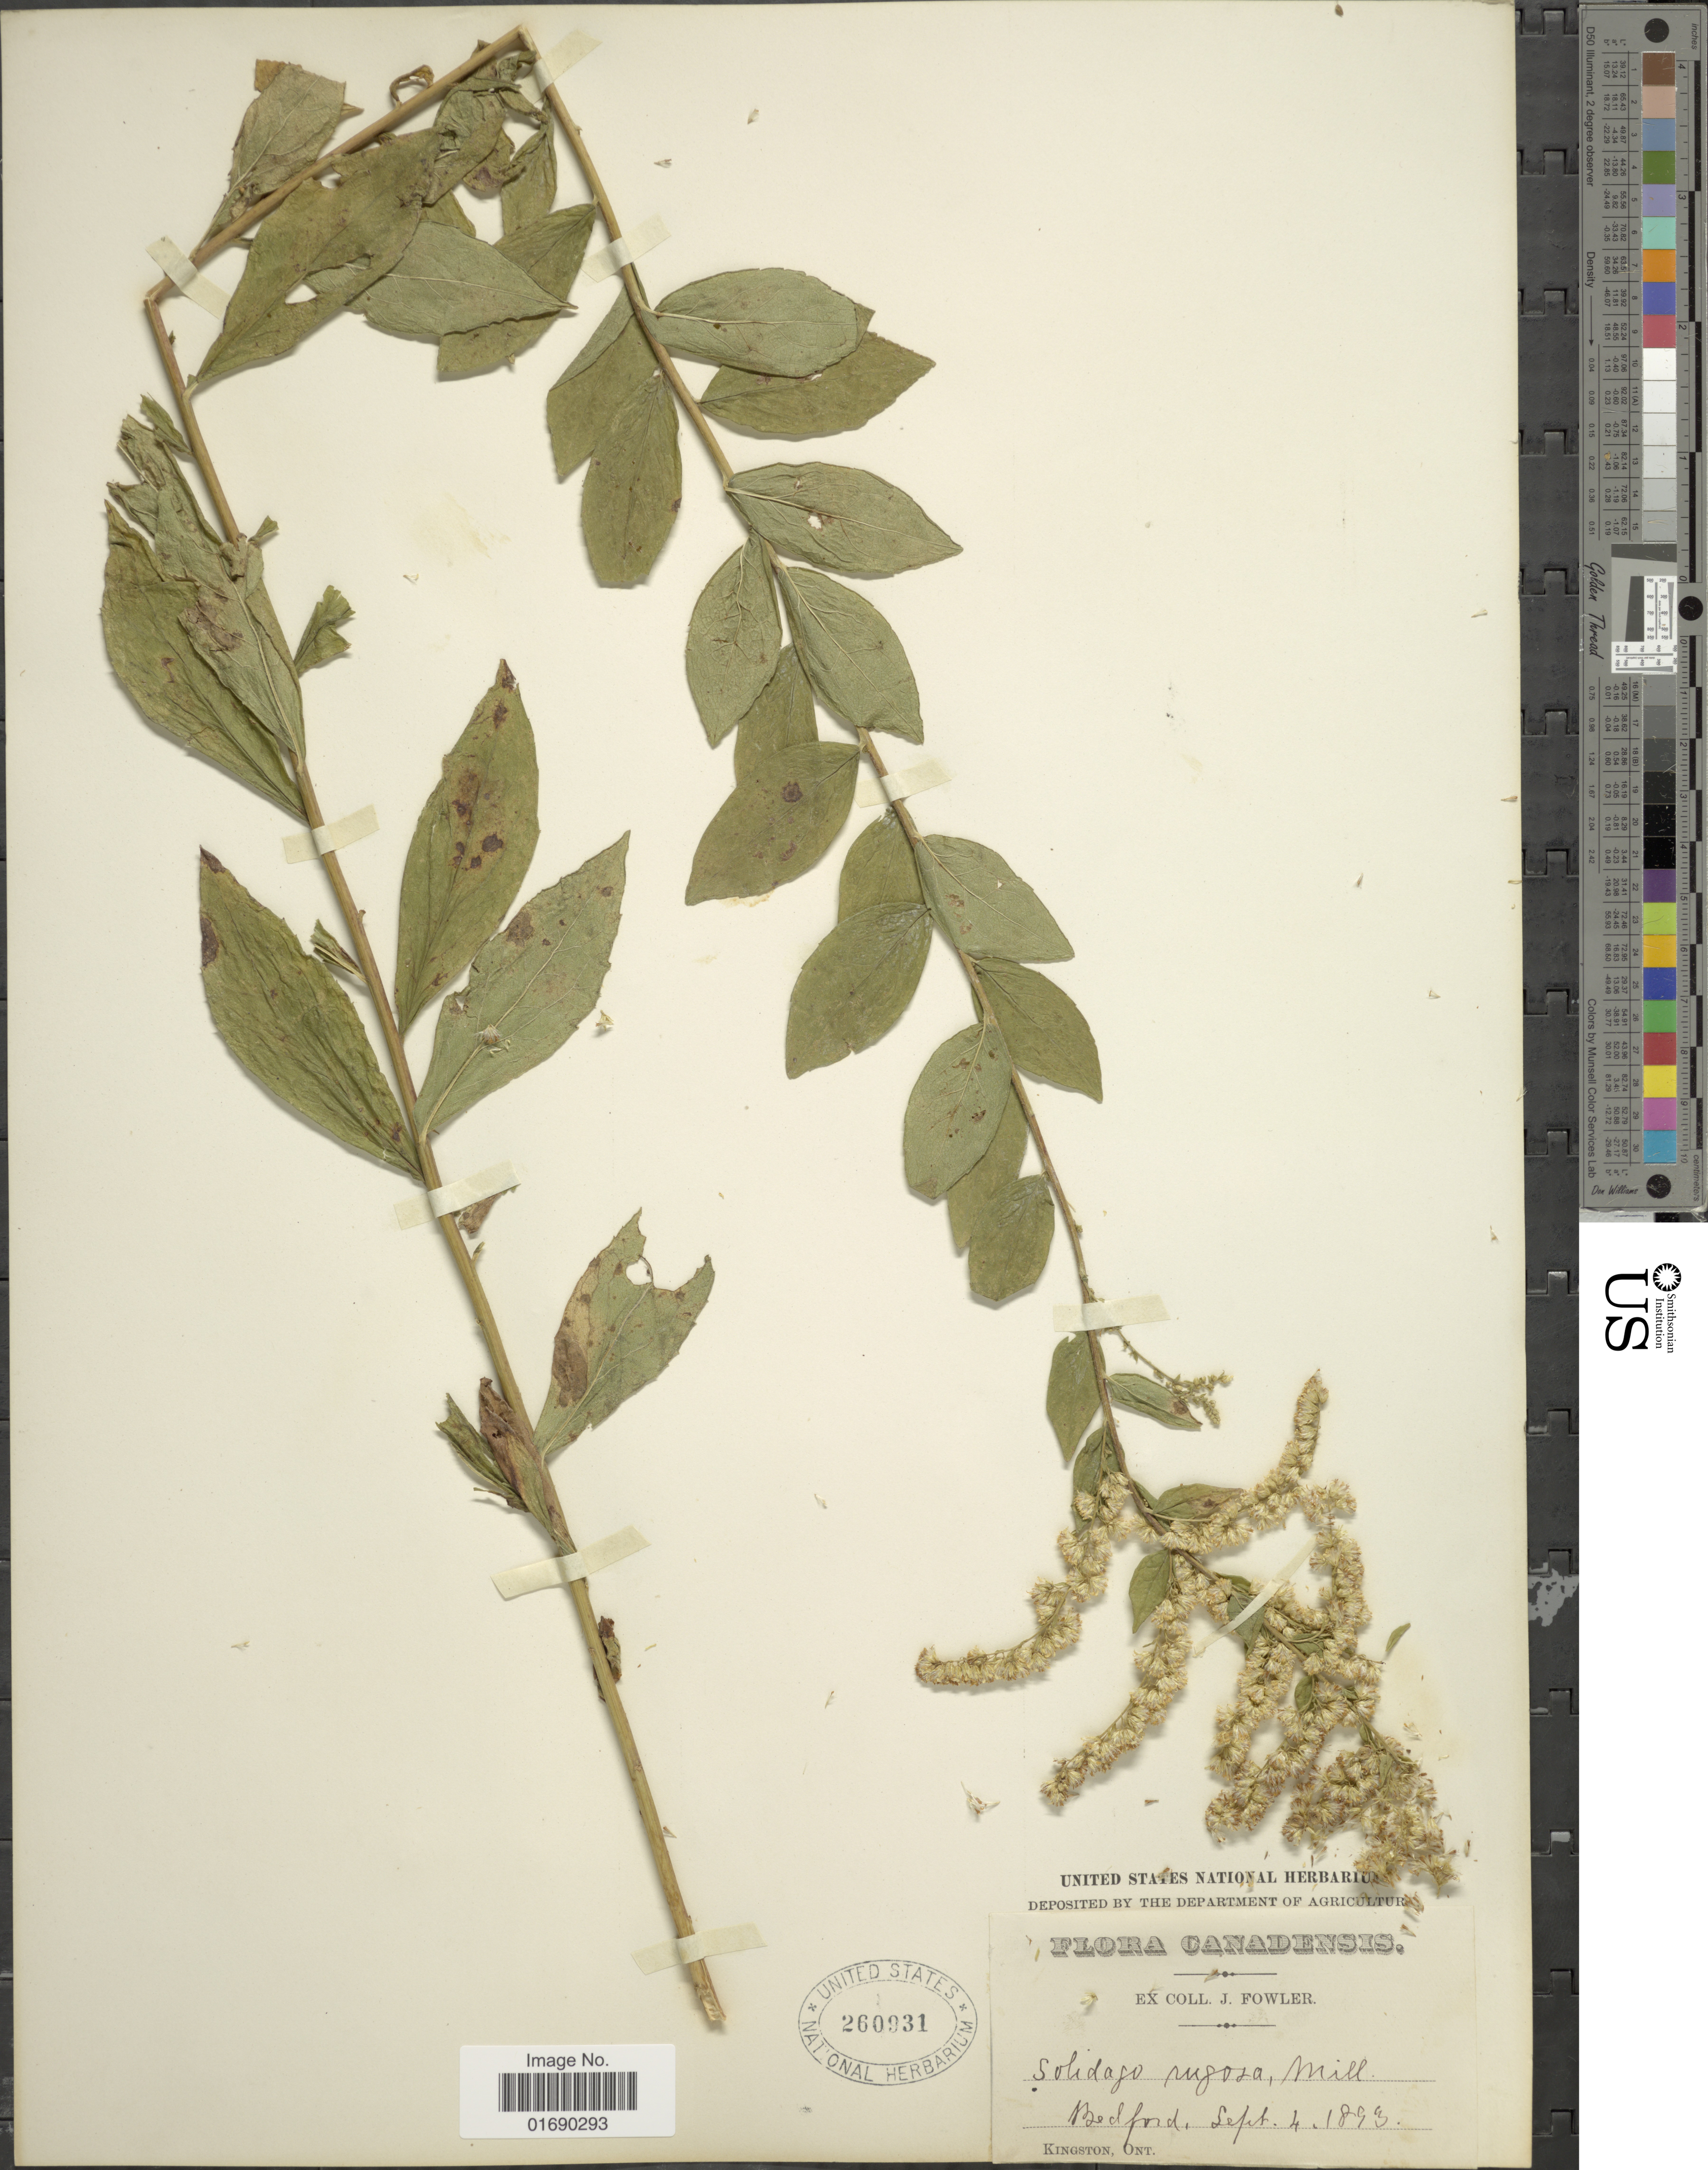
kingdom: Plantae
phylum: Tracheophyta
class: Magnoliopsida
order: Asterales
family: Asteraceae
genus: Solidago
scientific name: Solidago rugosa var. villosa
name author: Mill.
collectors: J. P. Fowler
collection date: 1893-09-04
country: Canada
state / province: Ontario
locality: Bedford, Kingston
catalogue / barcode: US 260931